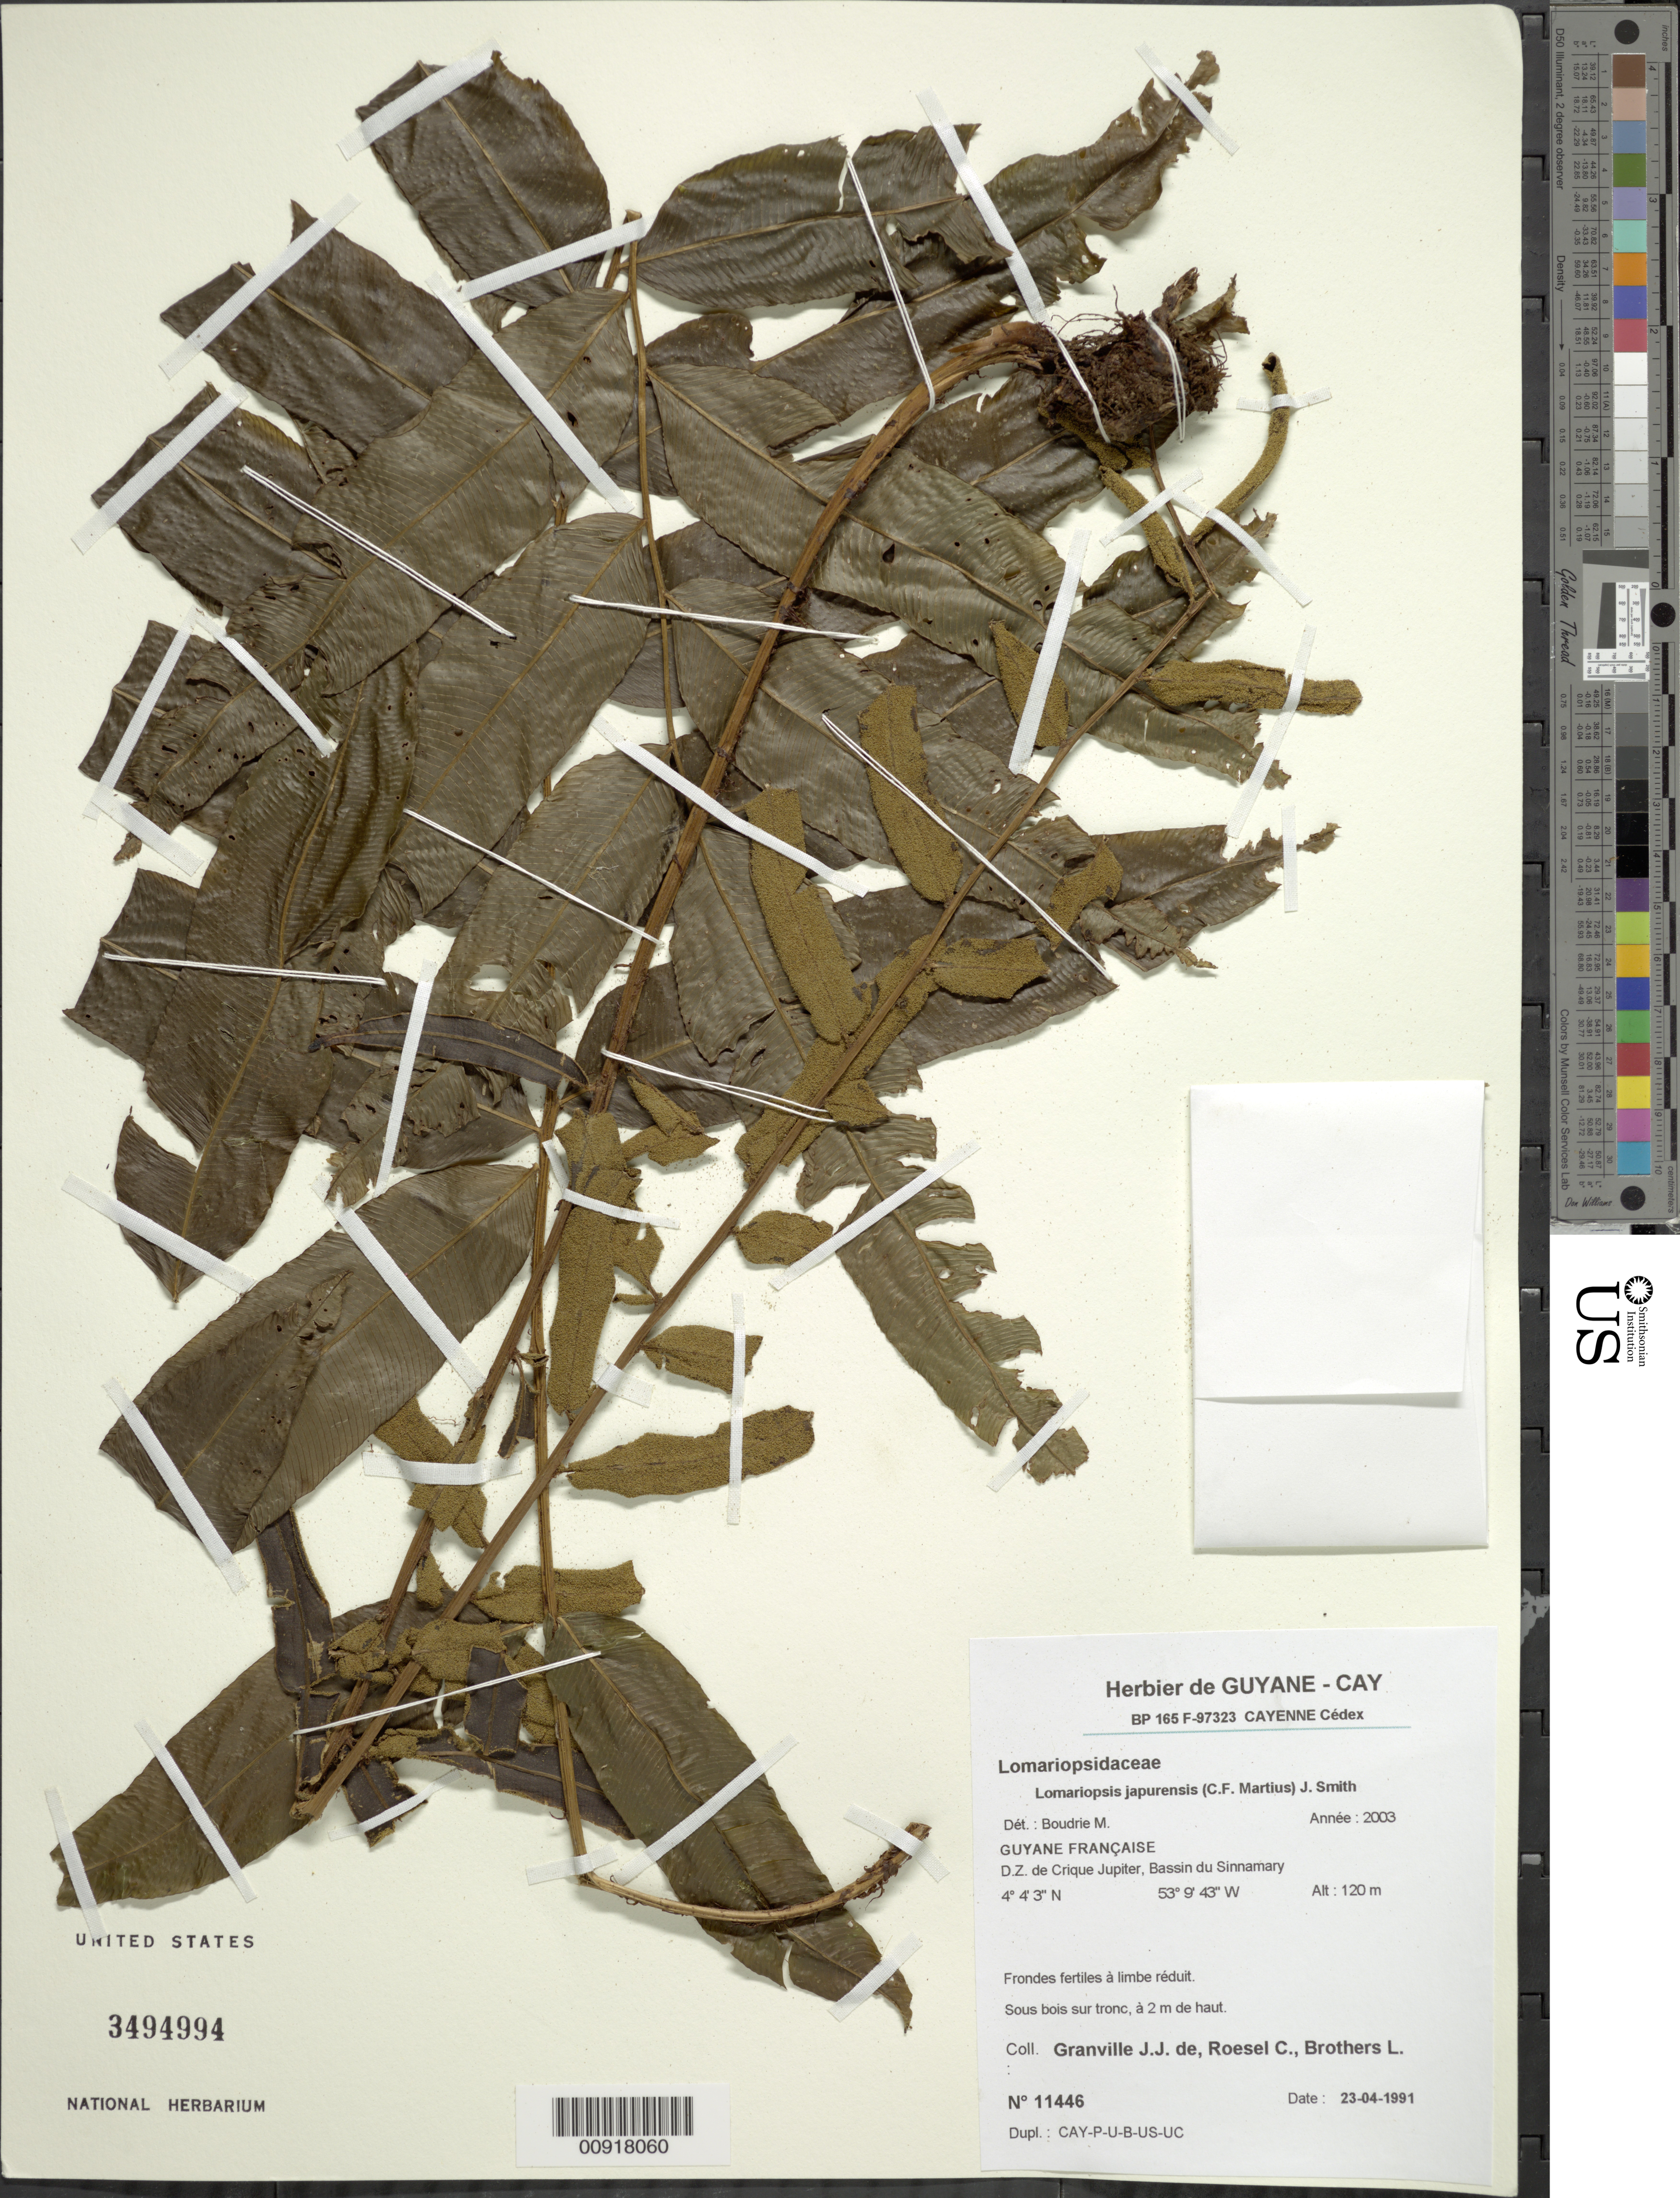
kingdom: Plantae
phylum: Tracheophyta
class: Polypodiopsida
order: Polypodiales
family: Lomariopsidaceae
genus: Lomariopsis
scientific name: Lomariopsis japurensis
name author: (Mart.) J. Sm.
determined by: Boudrie, M.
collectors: J.-J. de Granville, C. S. Roesel & L. Brothers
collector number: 11446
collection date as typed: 23-Apr-91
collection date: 1991-04-23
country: French Guiana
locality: D.Z. de Crique Jupiter, Bassin du Sinnamary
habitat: Sous bois sur tronc, à 2 m de haut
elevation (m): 120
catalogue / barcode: US 3494994